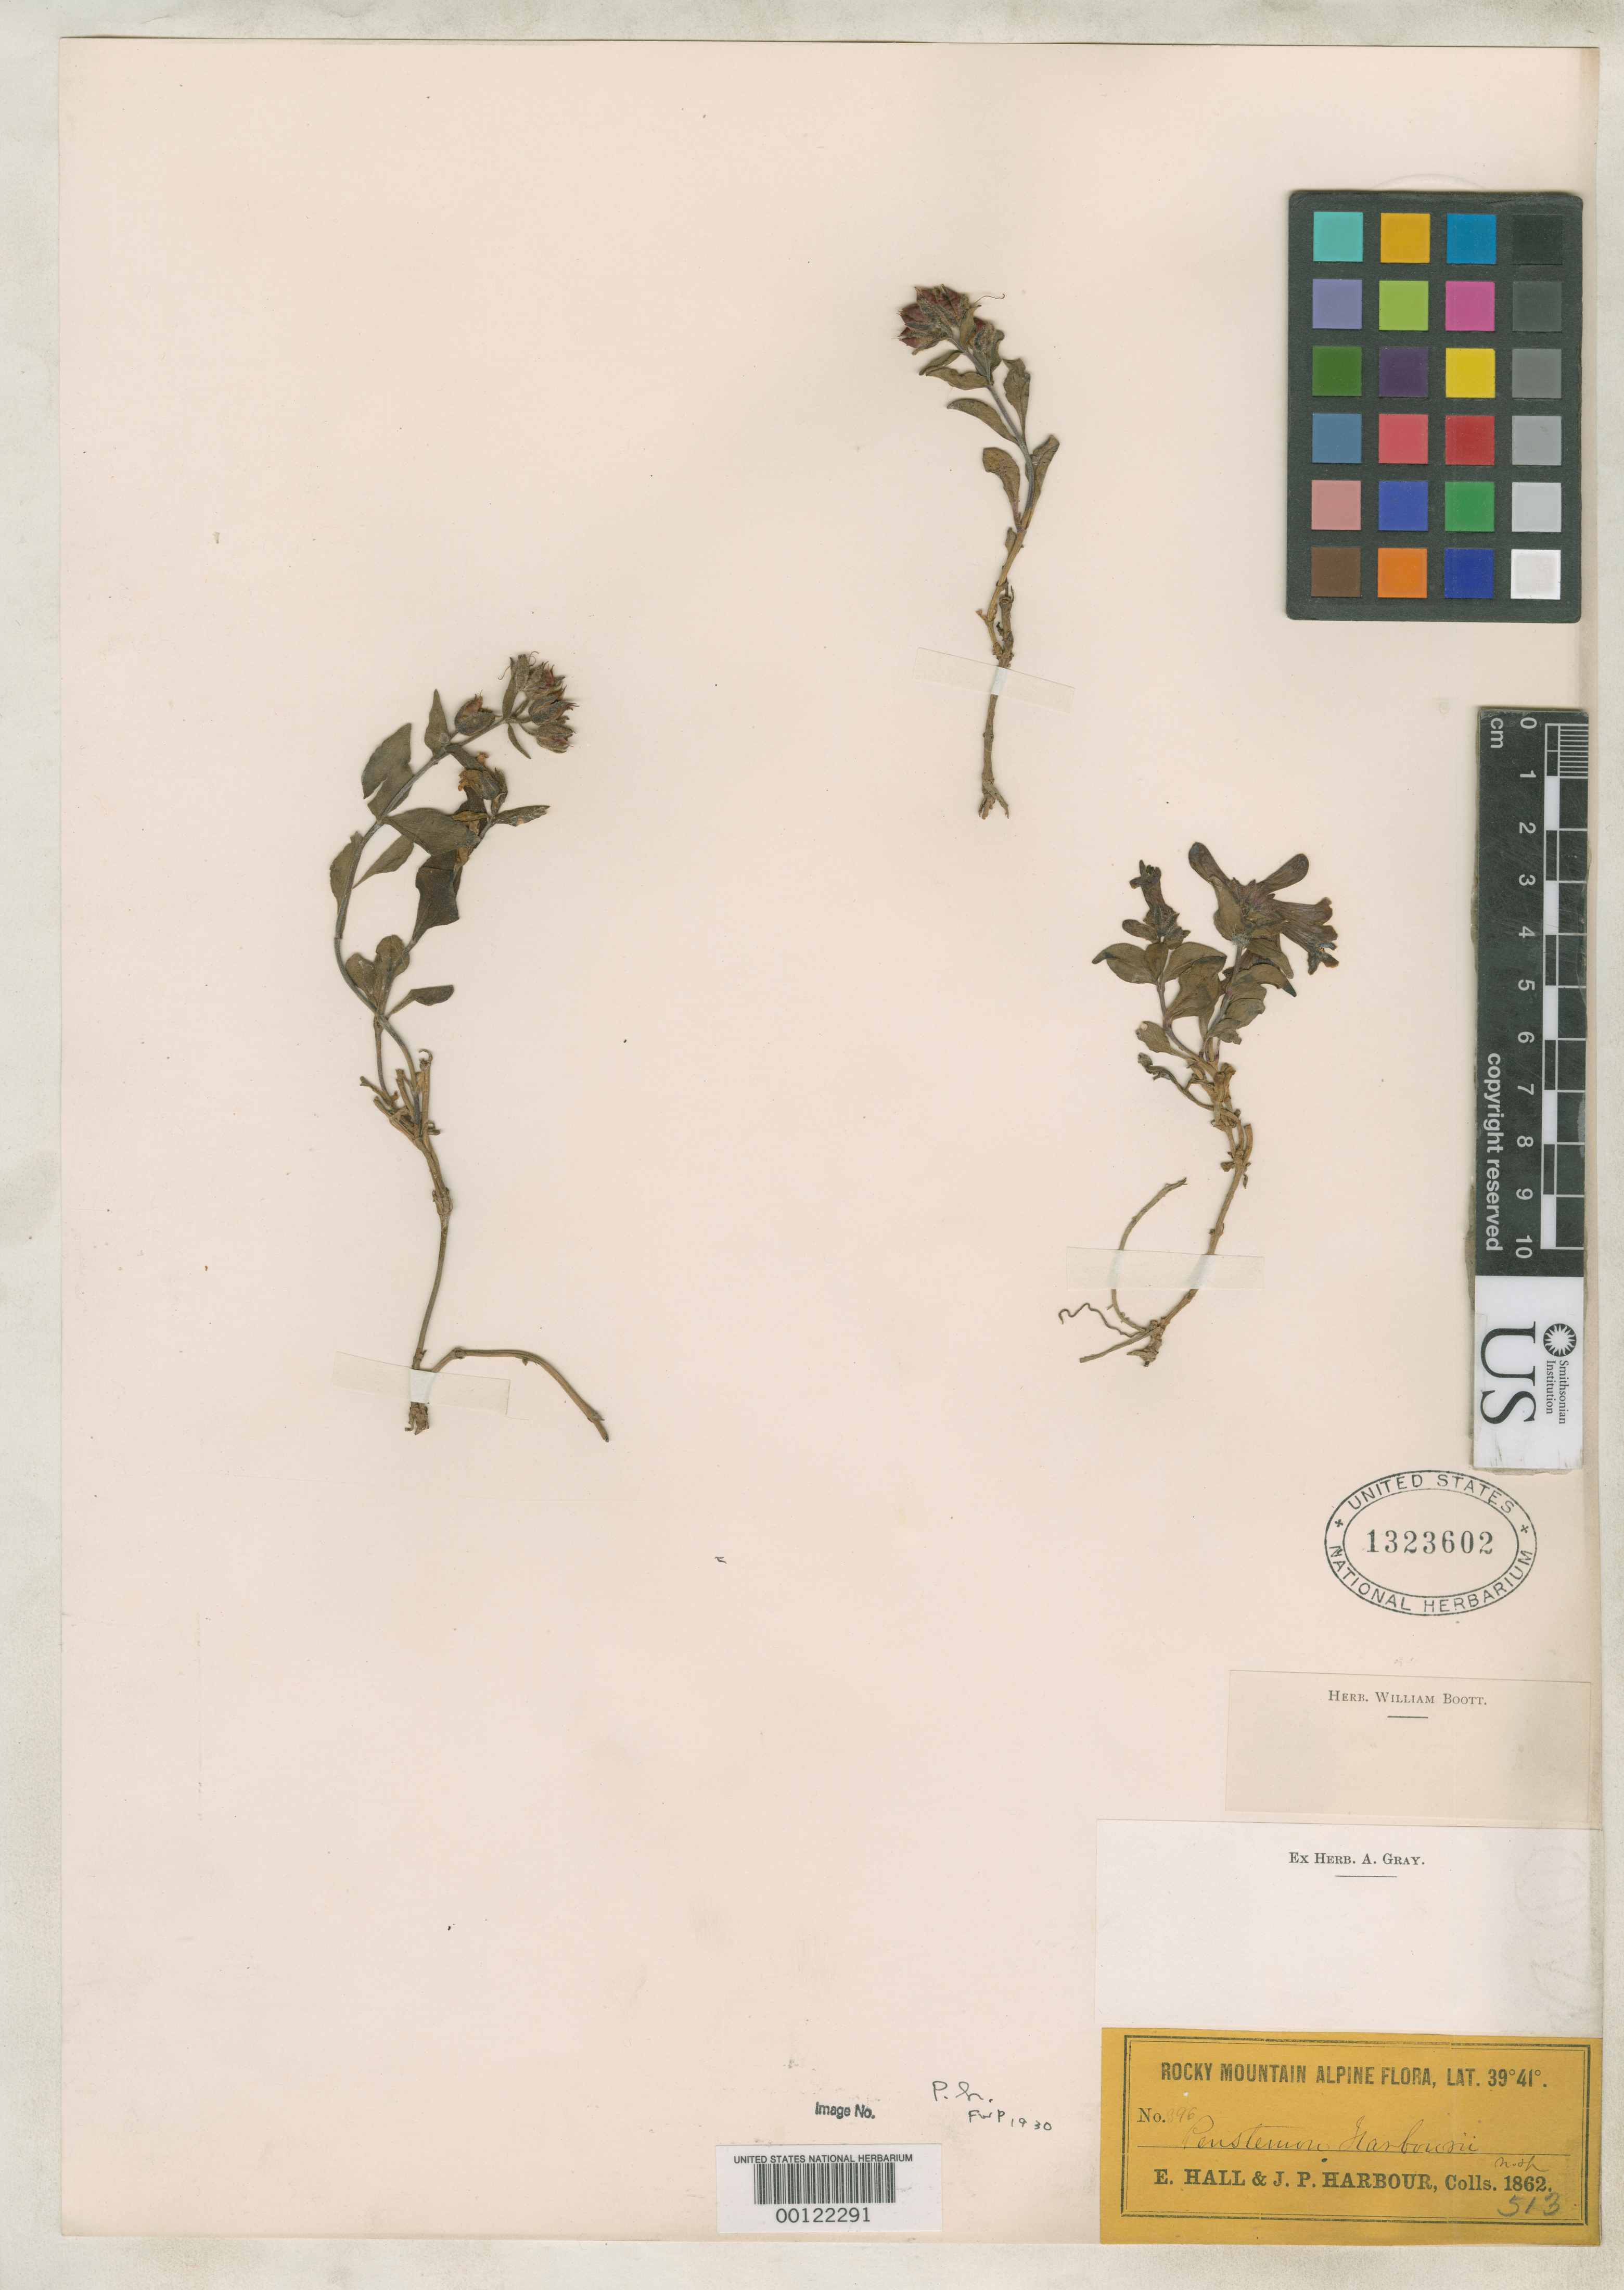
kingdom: Plantae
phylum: Tracheophyta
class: Magnoliopsida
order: Lamiales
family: Plantaginaceae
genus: Penstemon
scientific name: Penstemon harbourii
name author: A. Gray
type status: Isotype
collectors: J. Harbour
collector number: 396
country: United States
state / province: Colorado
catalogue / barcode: US 1323602